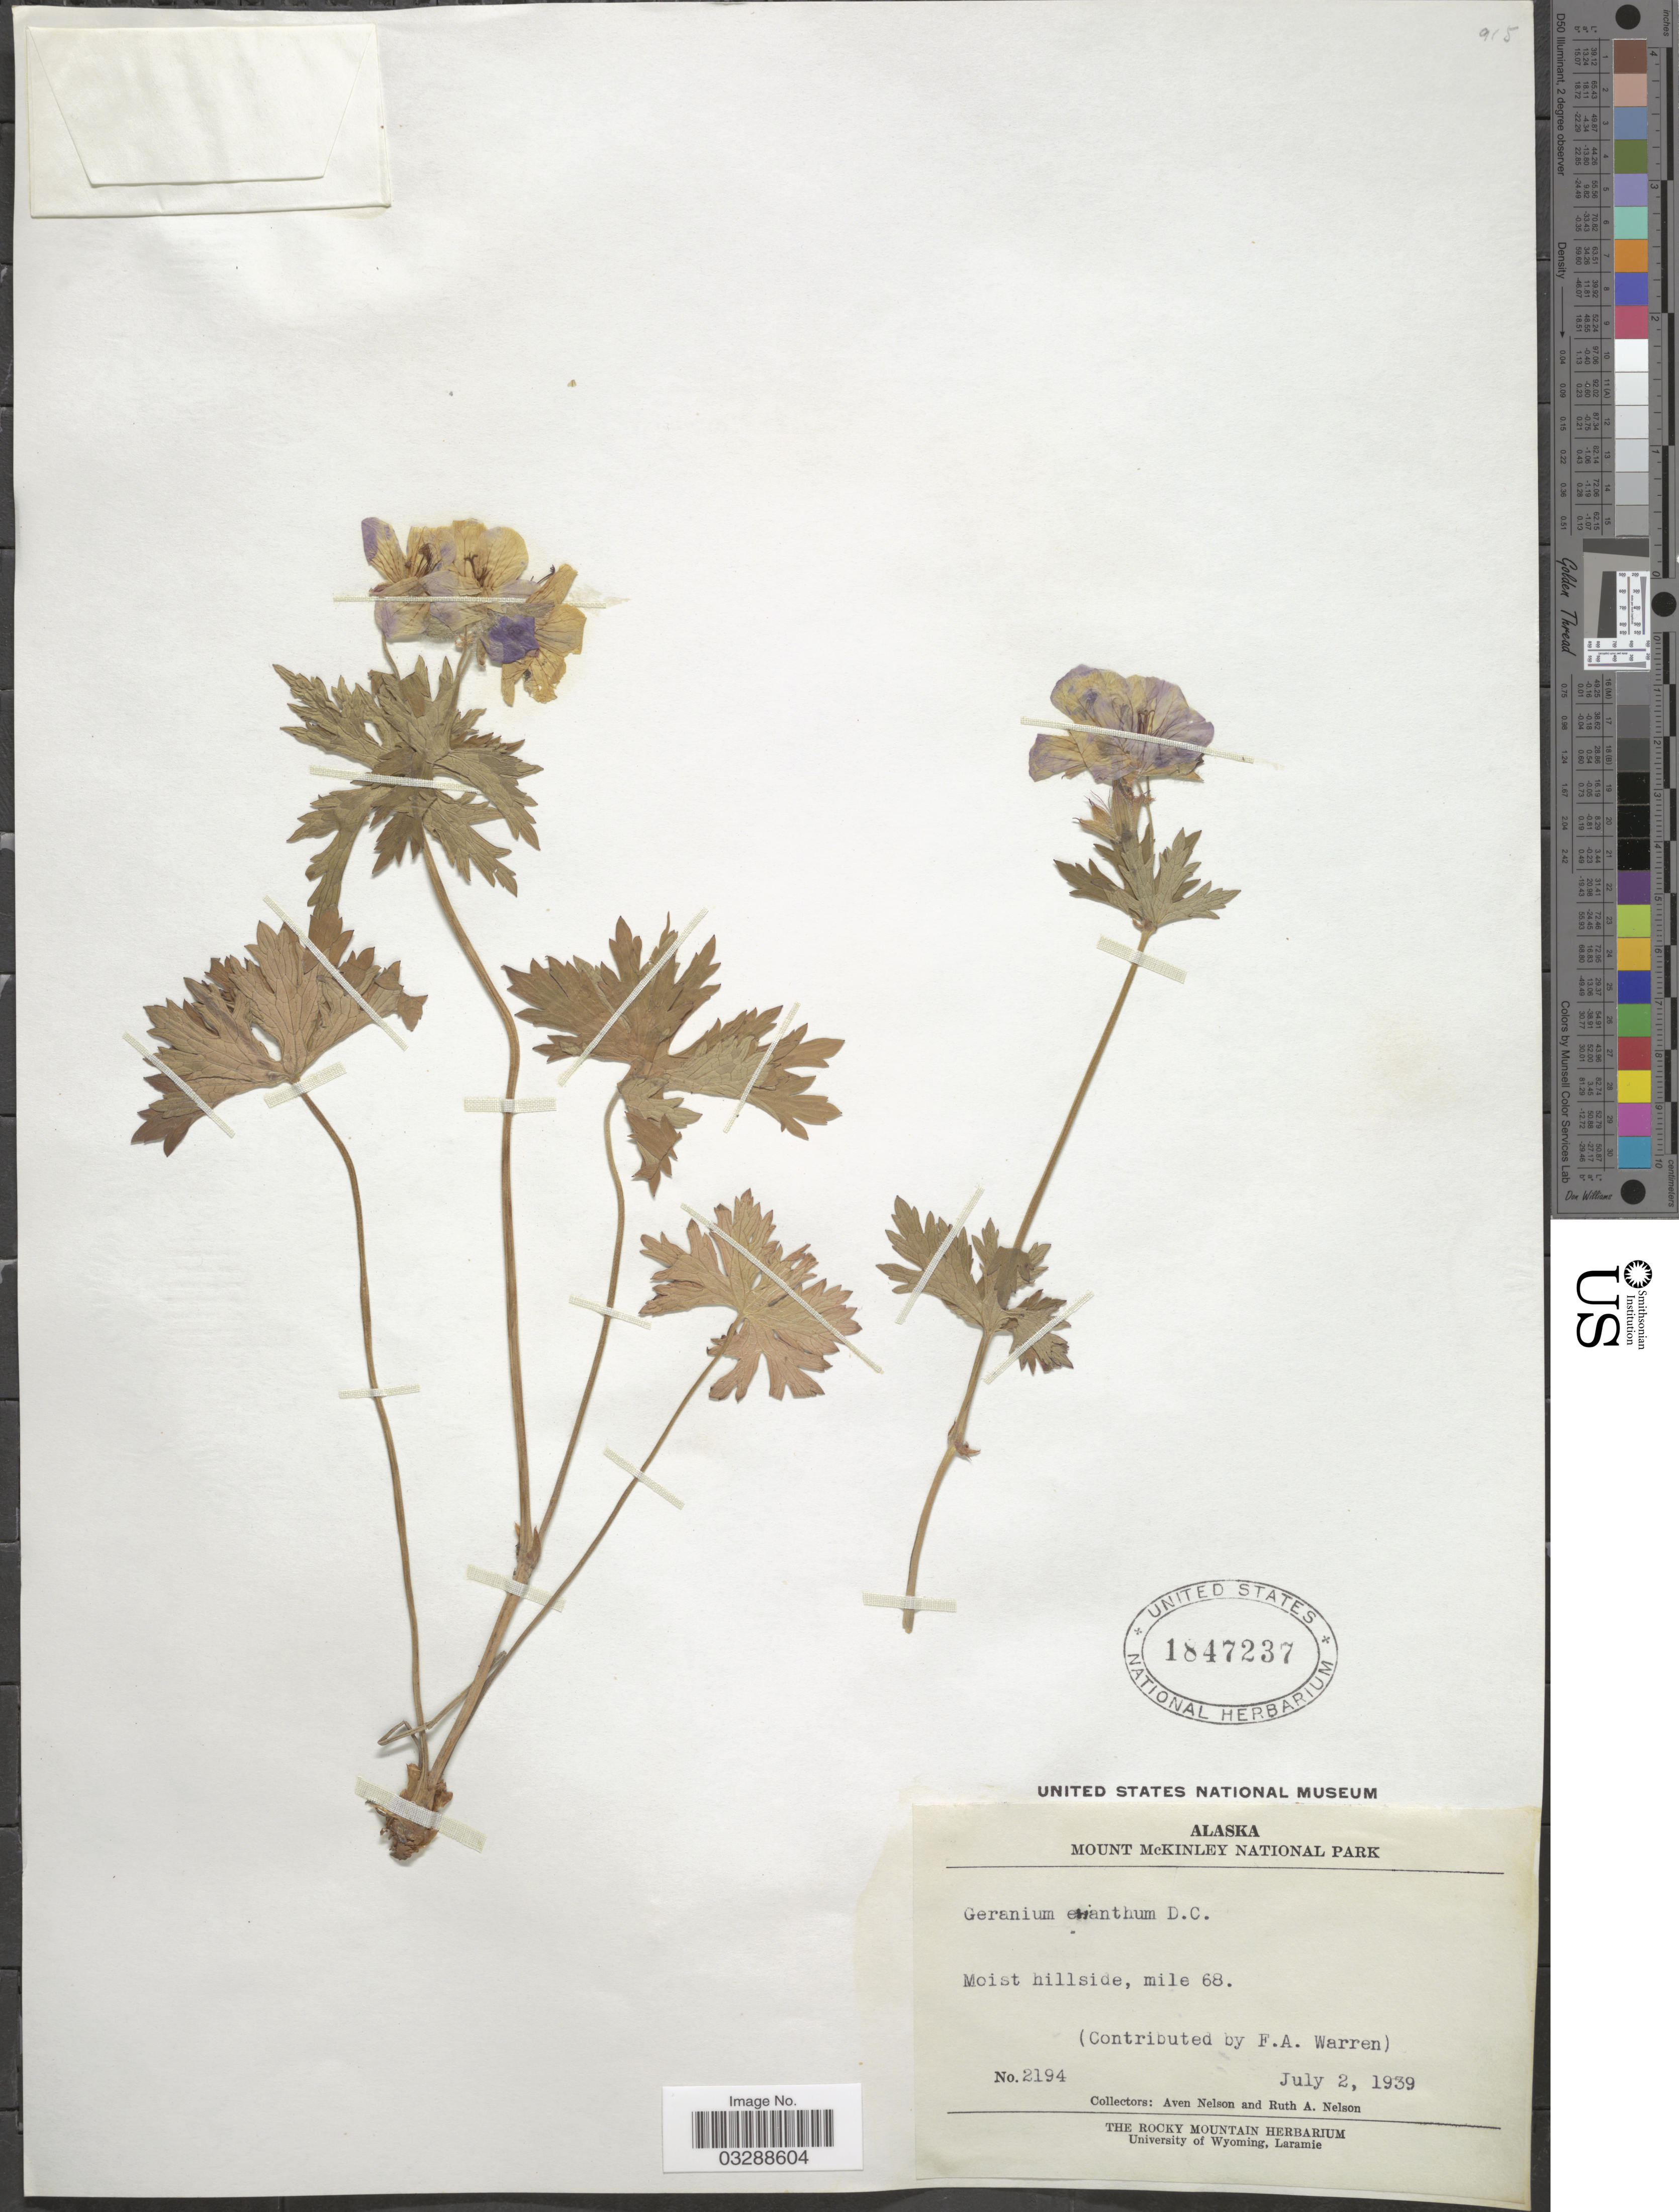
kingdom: Plantae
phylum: Tracheophyta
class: Magnoliopsida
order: Geraniales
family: Geraniaceae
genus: Geranium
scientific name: Geranium erianthum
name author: DC.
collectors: A. Nelson & R. A. Nelson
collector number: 2194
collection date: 1939-07-02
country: United States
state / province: Alaska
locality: Mount McKinley National Park, Moist hillside, mile 68.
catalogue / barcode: US 1847237